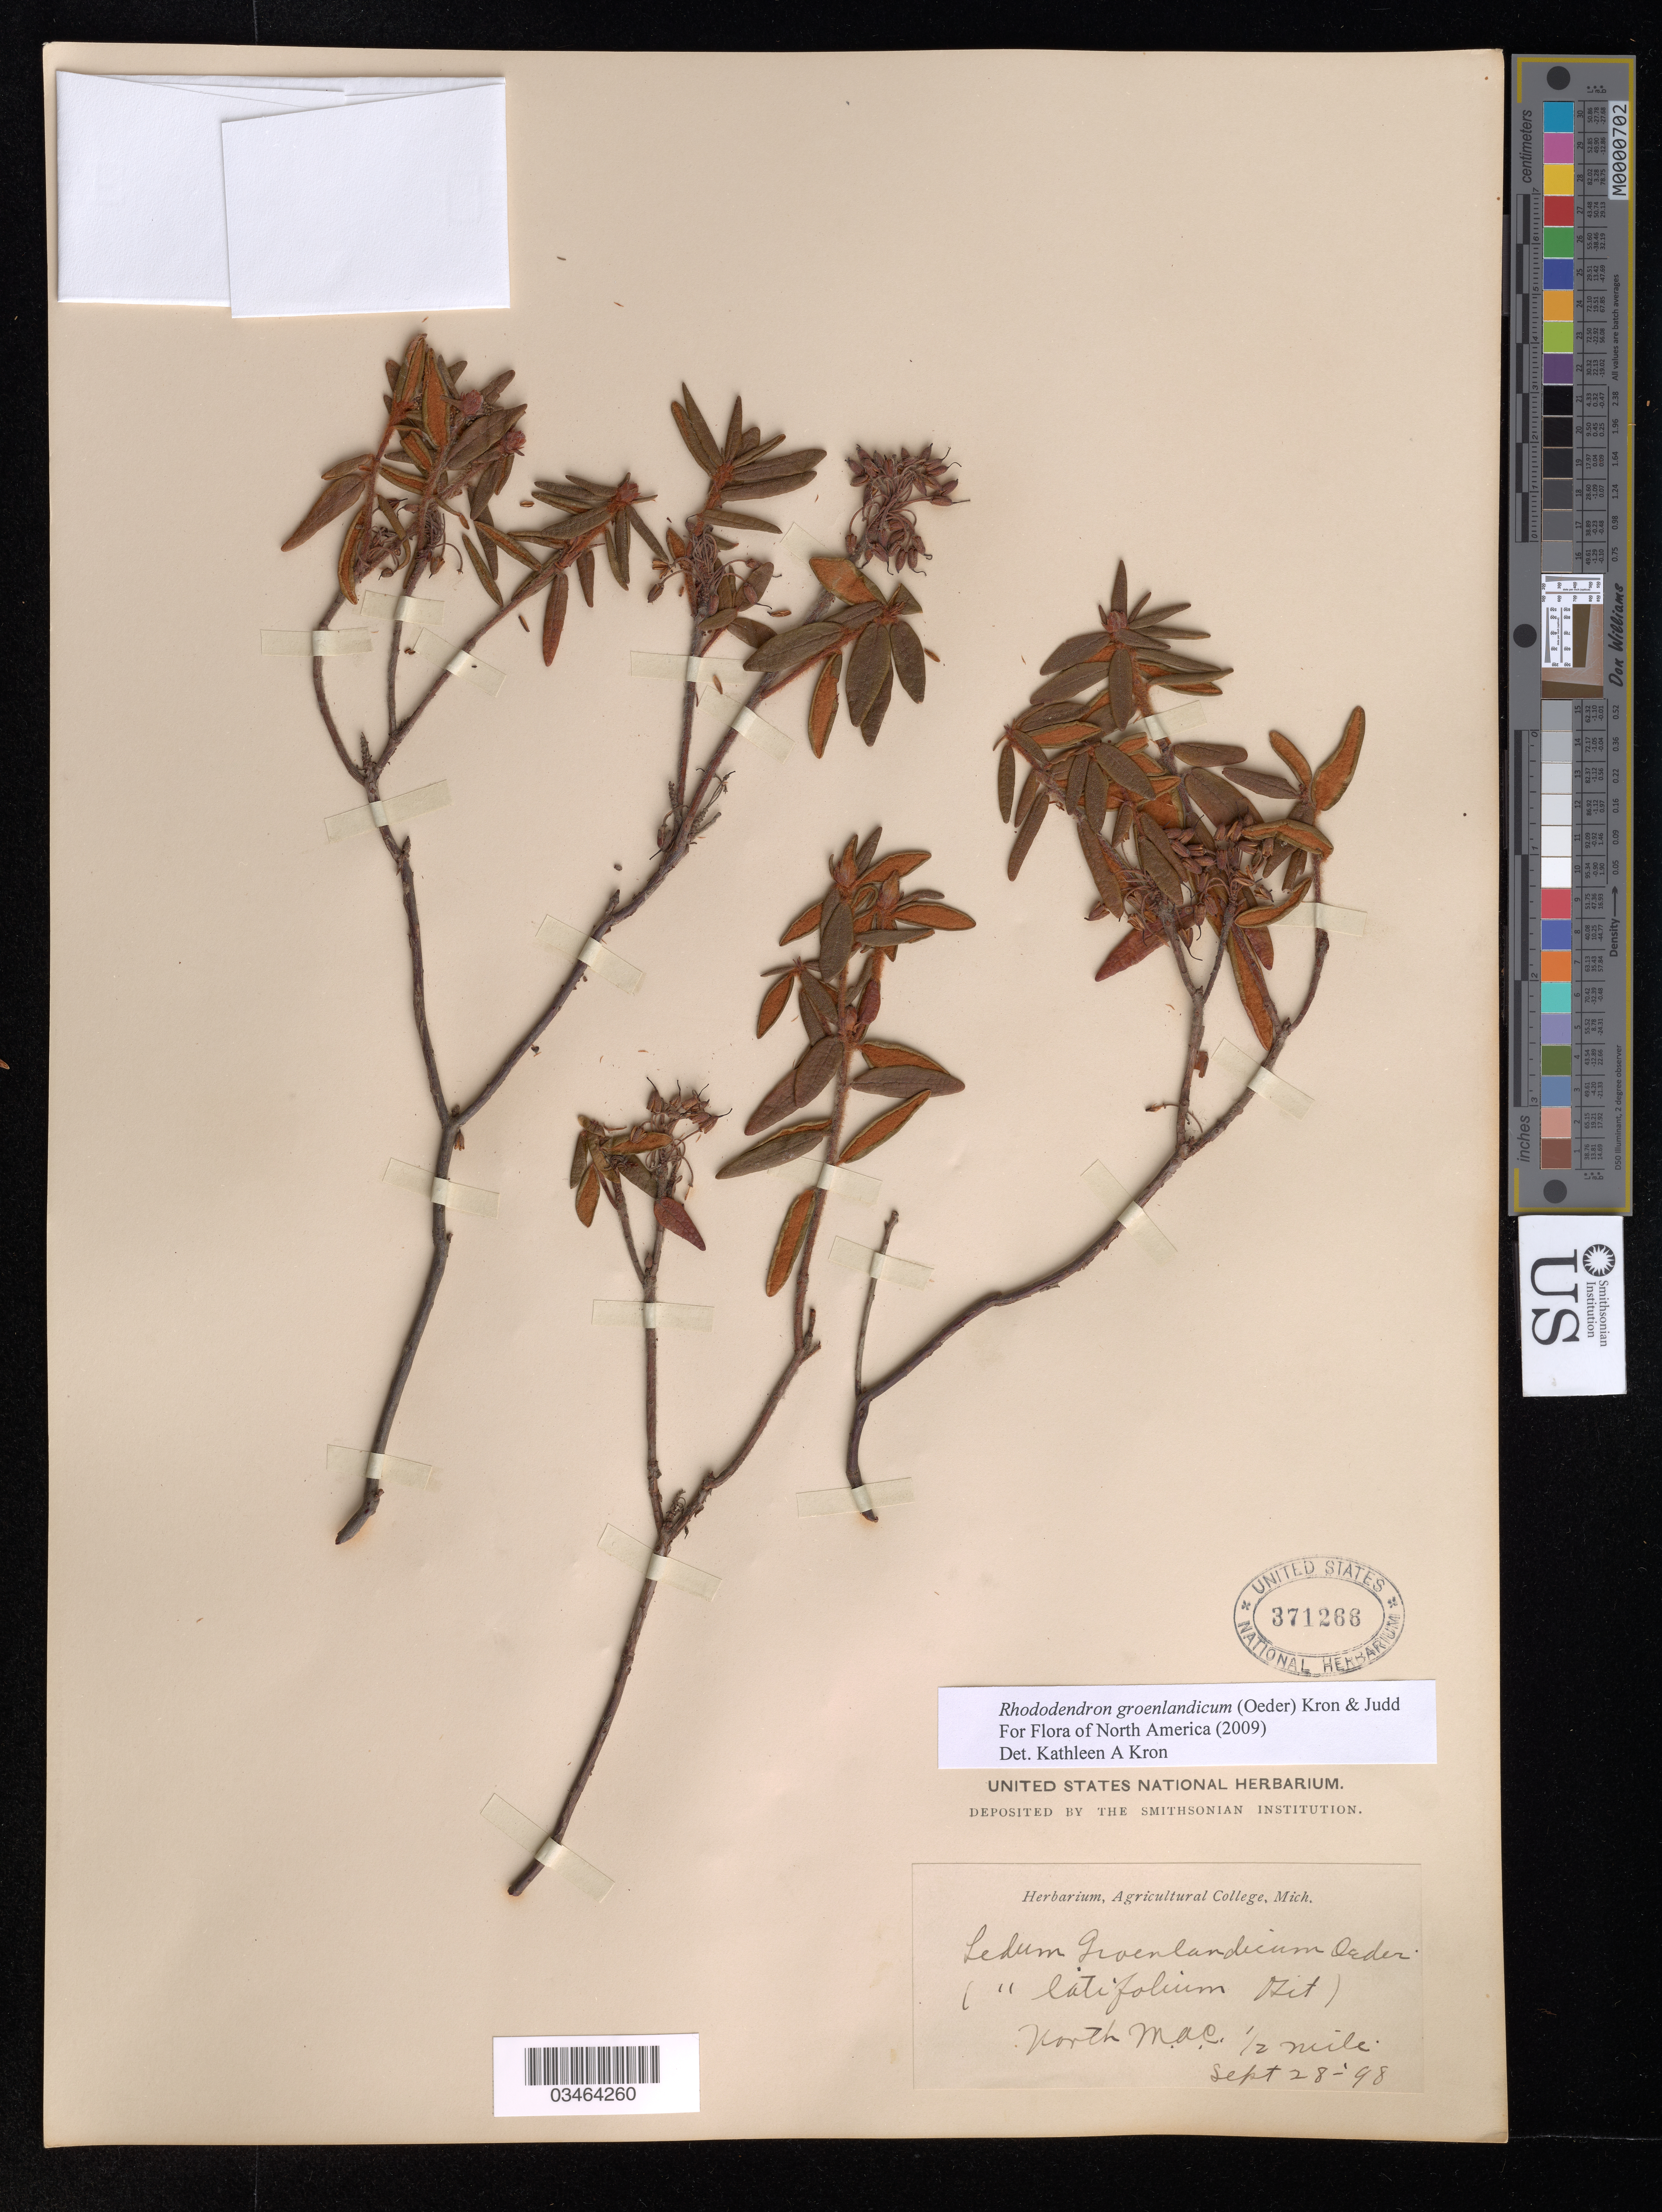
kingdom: Plantae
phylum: Tracheophyta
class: Magnoliopsida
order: Ericales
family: Ericaceae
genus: Rhododendron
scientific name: Rhododendron groenlandicum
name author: (Oeder) Kron & Judd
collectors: ex herb. Agricultural College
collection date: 1998-09-28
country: United States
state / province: Michigan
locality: North M.A.C. [Michigan Agricultural College] ½ mile.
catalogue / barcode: US 371266